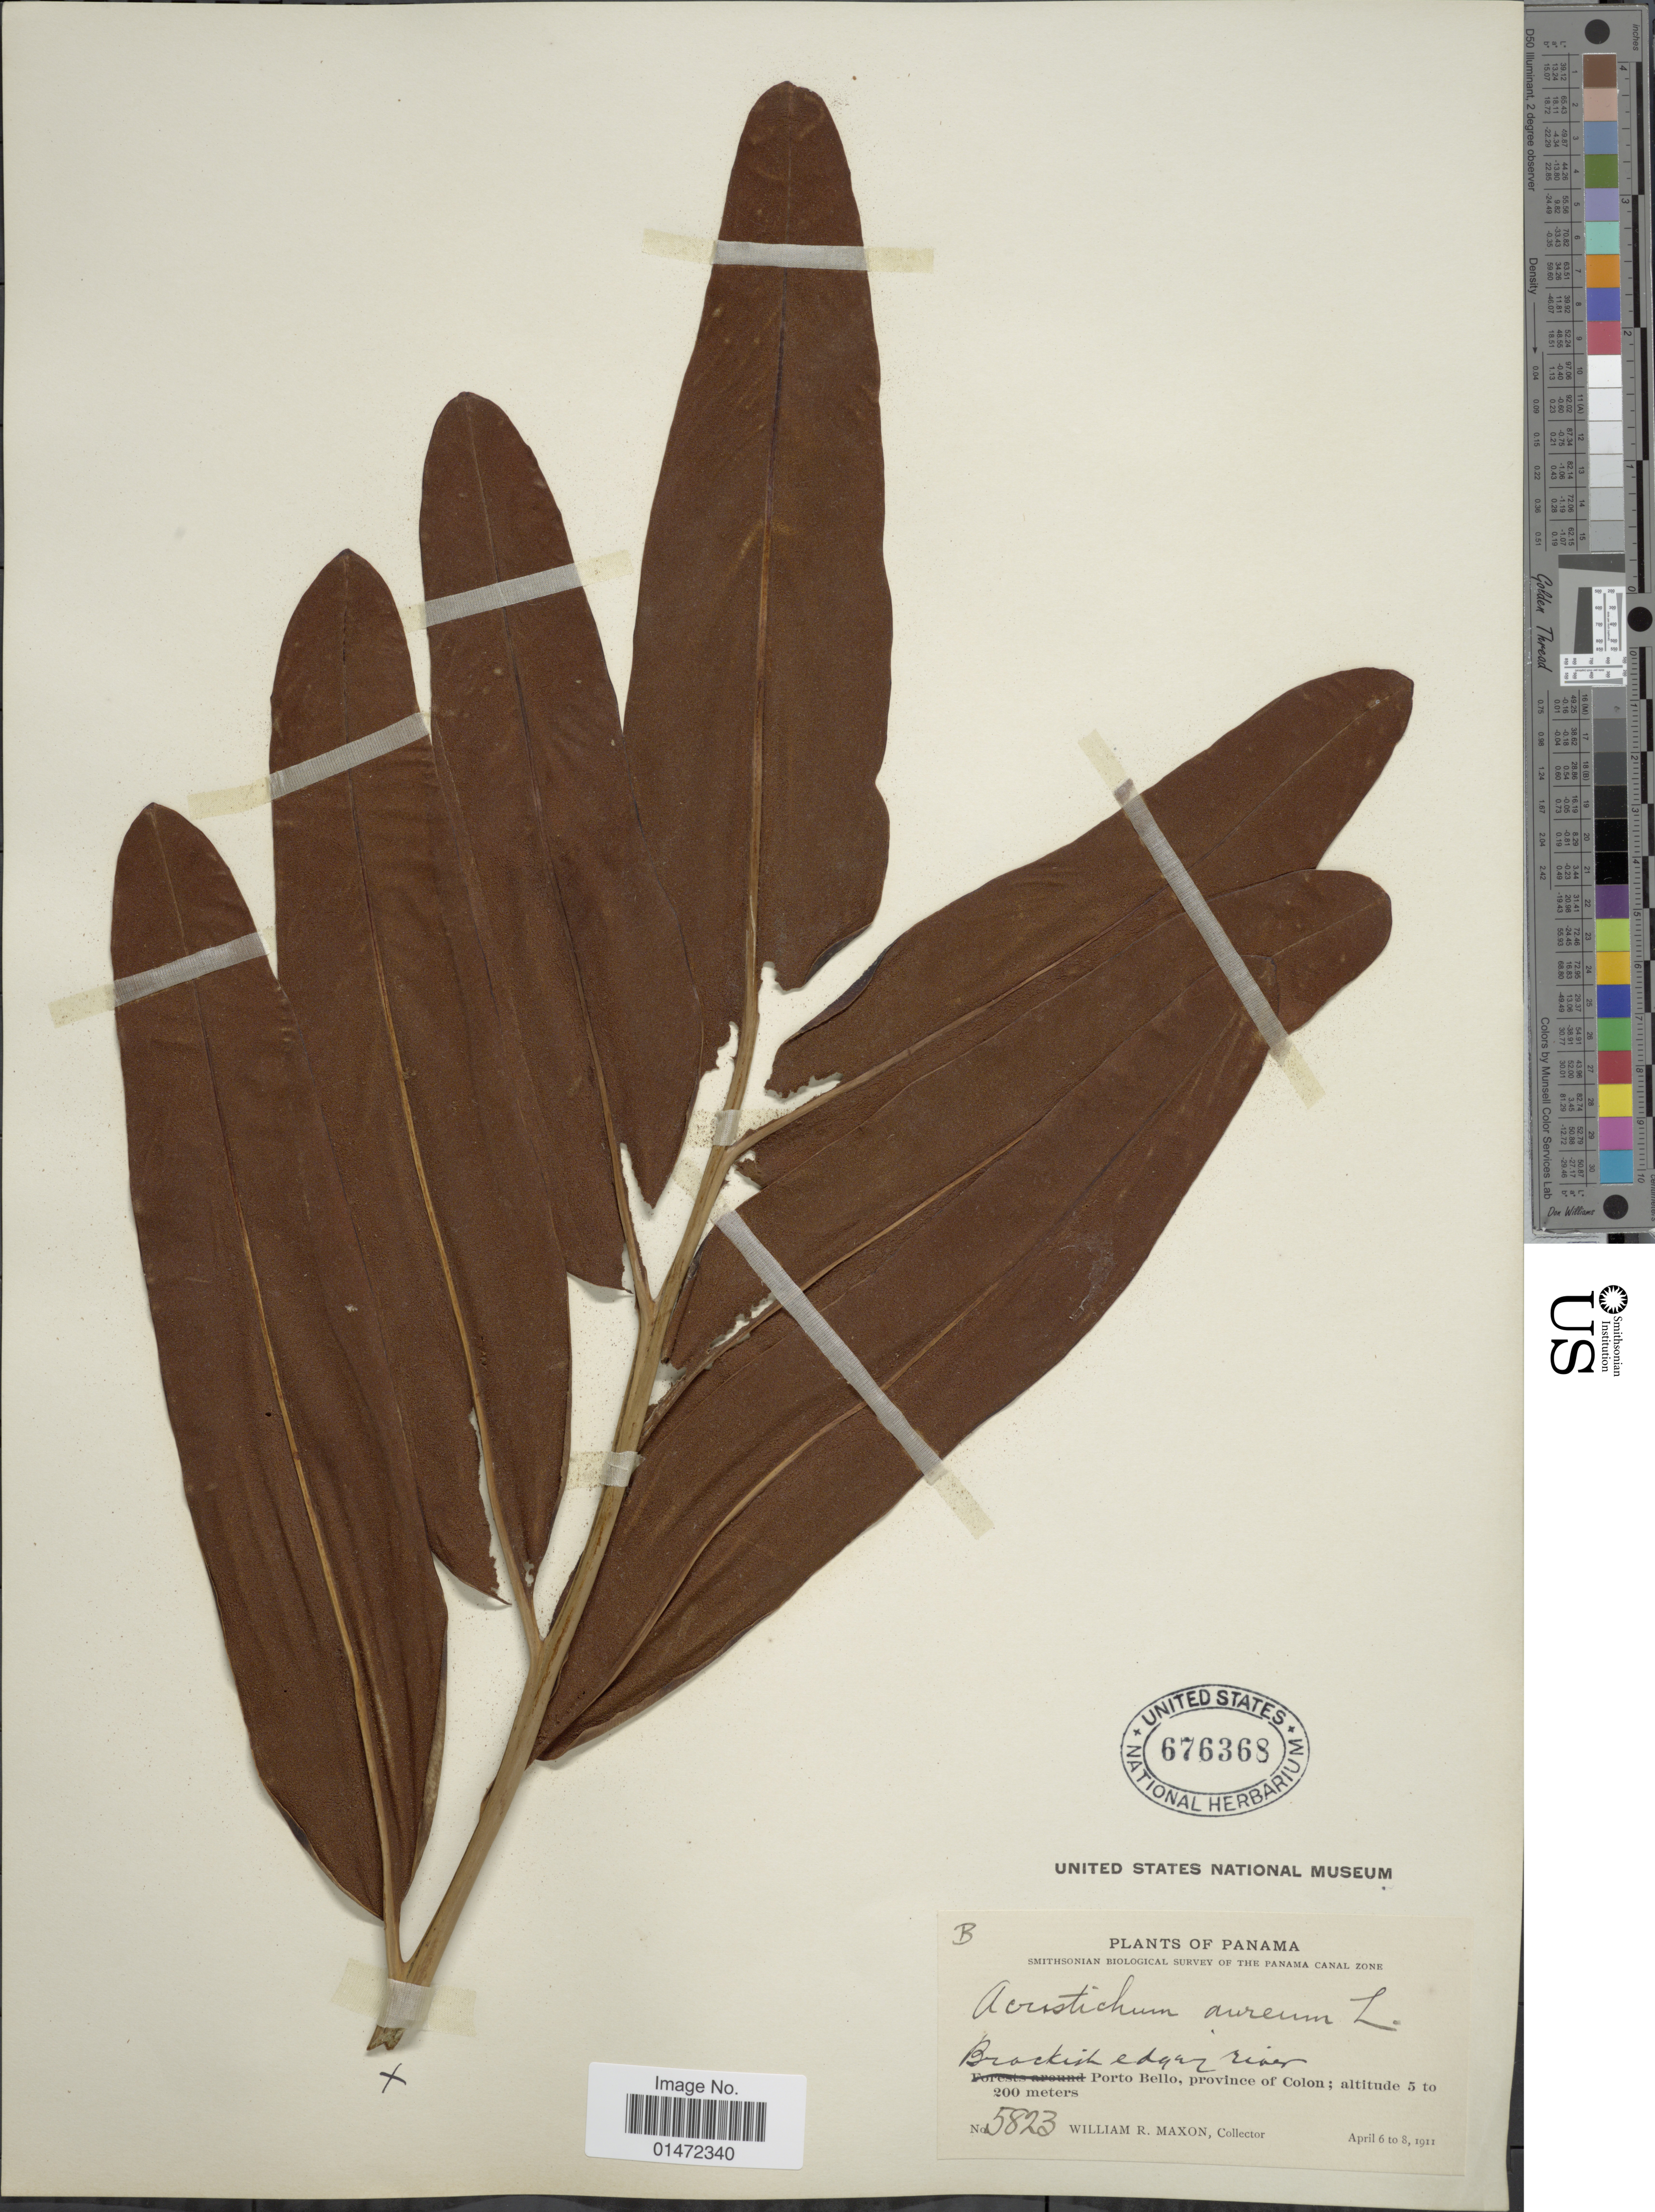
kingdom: Plantae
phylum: Tracheophyta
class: Polypodiopsida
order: Polypodiales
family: Pteridaceae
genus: Acrostichum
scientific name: Acrostichum aureum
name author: L.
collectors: W. R. Maxon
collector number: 5823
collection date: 1911-04-06/1911-04-08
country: Panama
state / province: Colón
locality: Brackish edge of river. Porto Bello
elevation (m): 5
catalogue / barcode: US 676368